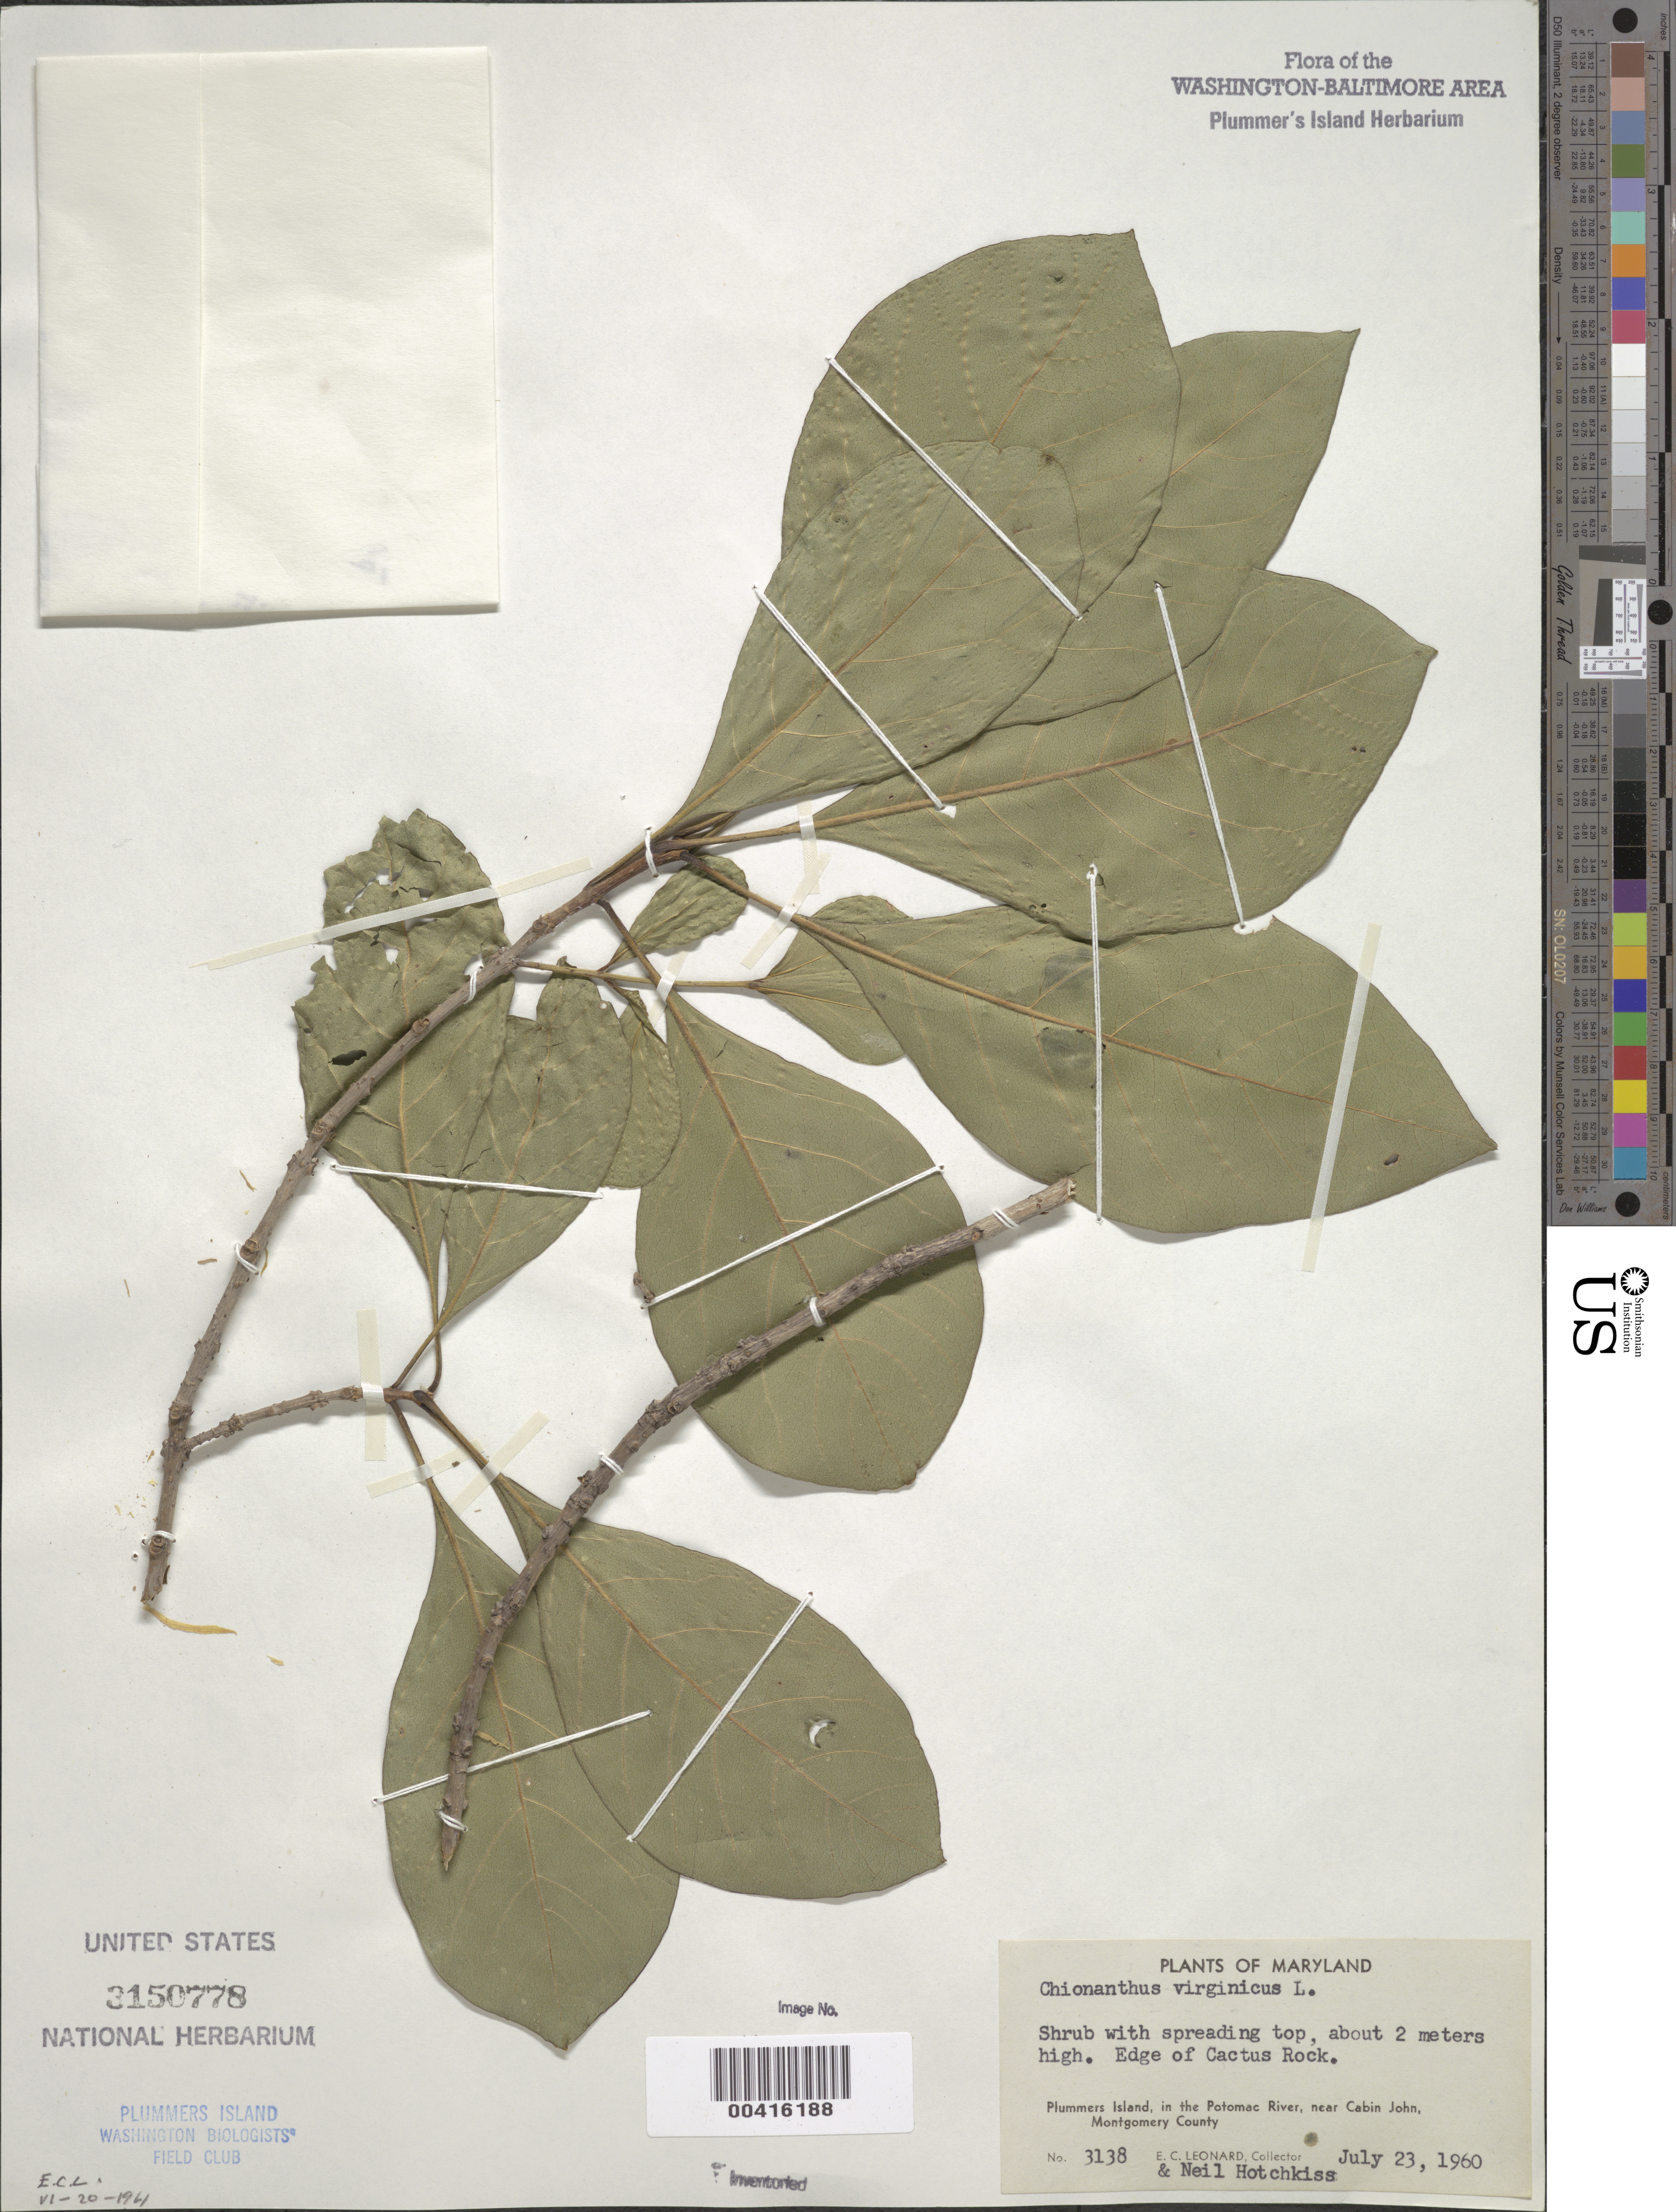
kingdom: Plantae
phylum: Tracheophyta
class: Magnoliopsida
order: Lamiales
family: Oleaceae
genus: Chionanthus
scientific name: Chionanthus virginicus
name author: L.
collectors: E. C. Leonard & N. Hotchkiss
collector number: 3138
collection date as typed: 23 Jul 1960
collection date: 1960-07-23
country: United States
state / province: Maryland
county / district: Montgomery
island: Plummers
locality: Plummer's Island; edge of Cactus Rock C. & O. Canal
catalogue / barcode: US 3150778